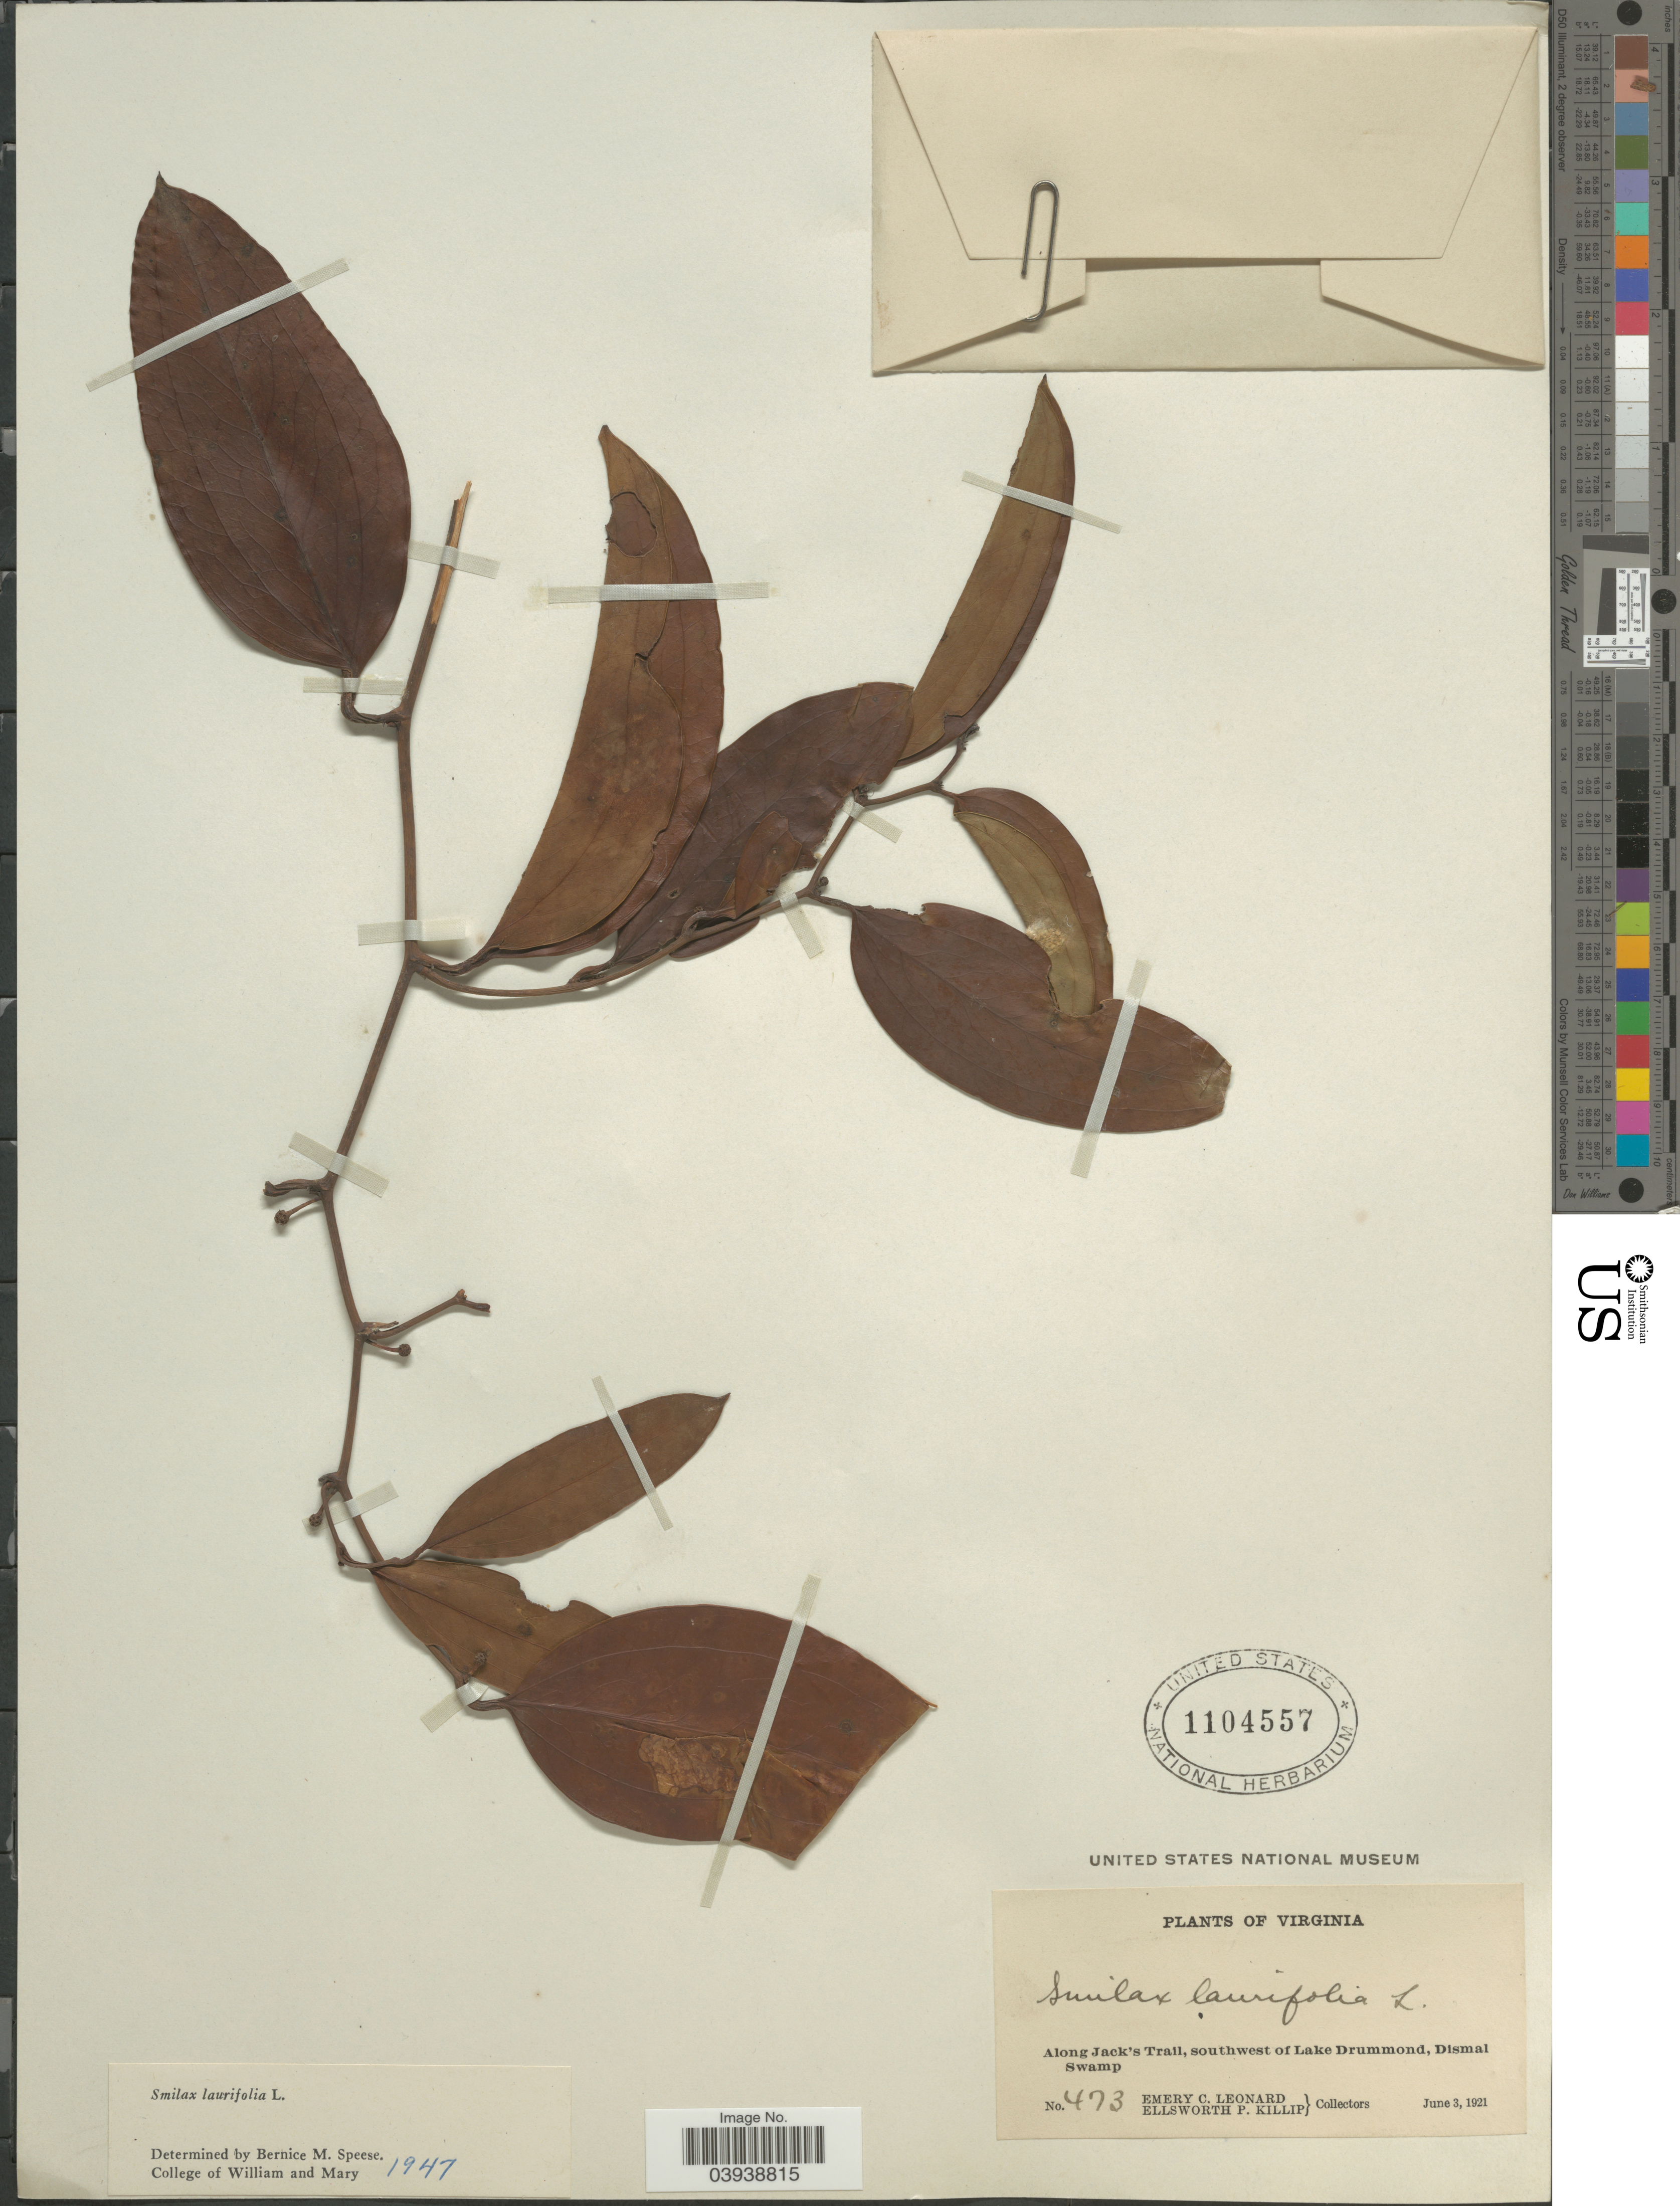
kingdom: Plantae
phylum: Tracheophyta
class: Liliopsida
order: Liliales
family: Smilacaceae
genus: Smilax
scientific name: Smilax laurifolia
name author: L.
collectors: E. C. Leonard & E. P. Killip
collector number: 473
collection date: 1921-06-03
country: United States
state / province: Virginia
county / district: City of Chesapeake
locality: Along Jack's Trail, southwest of Lake Drummond, Dismal Swamp.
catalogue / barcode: US 1104557